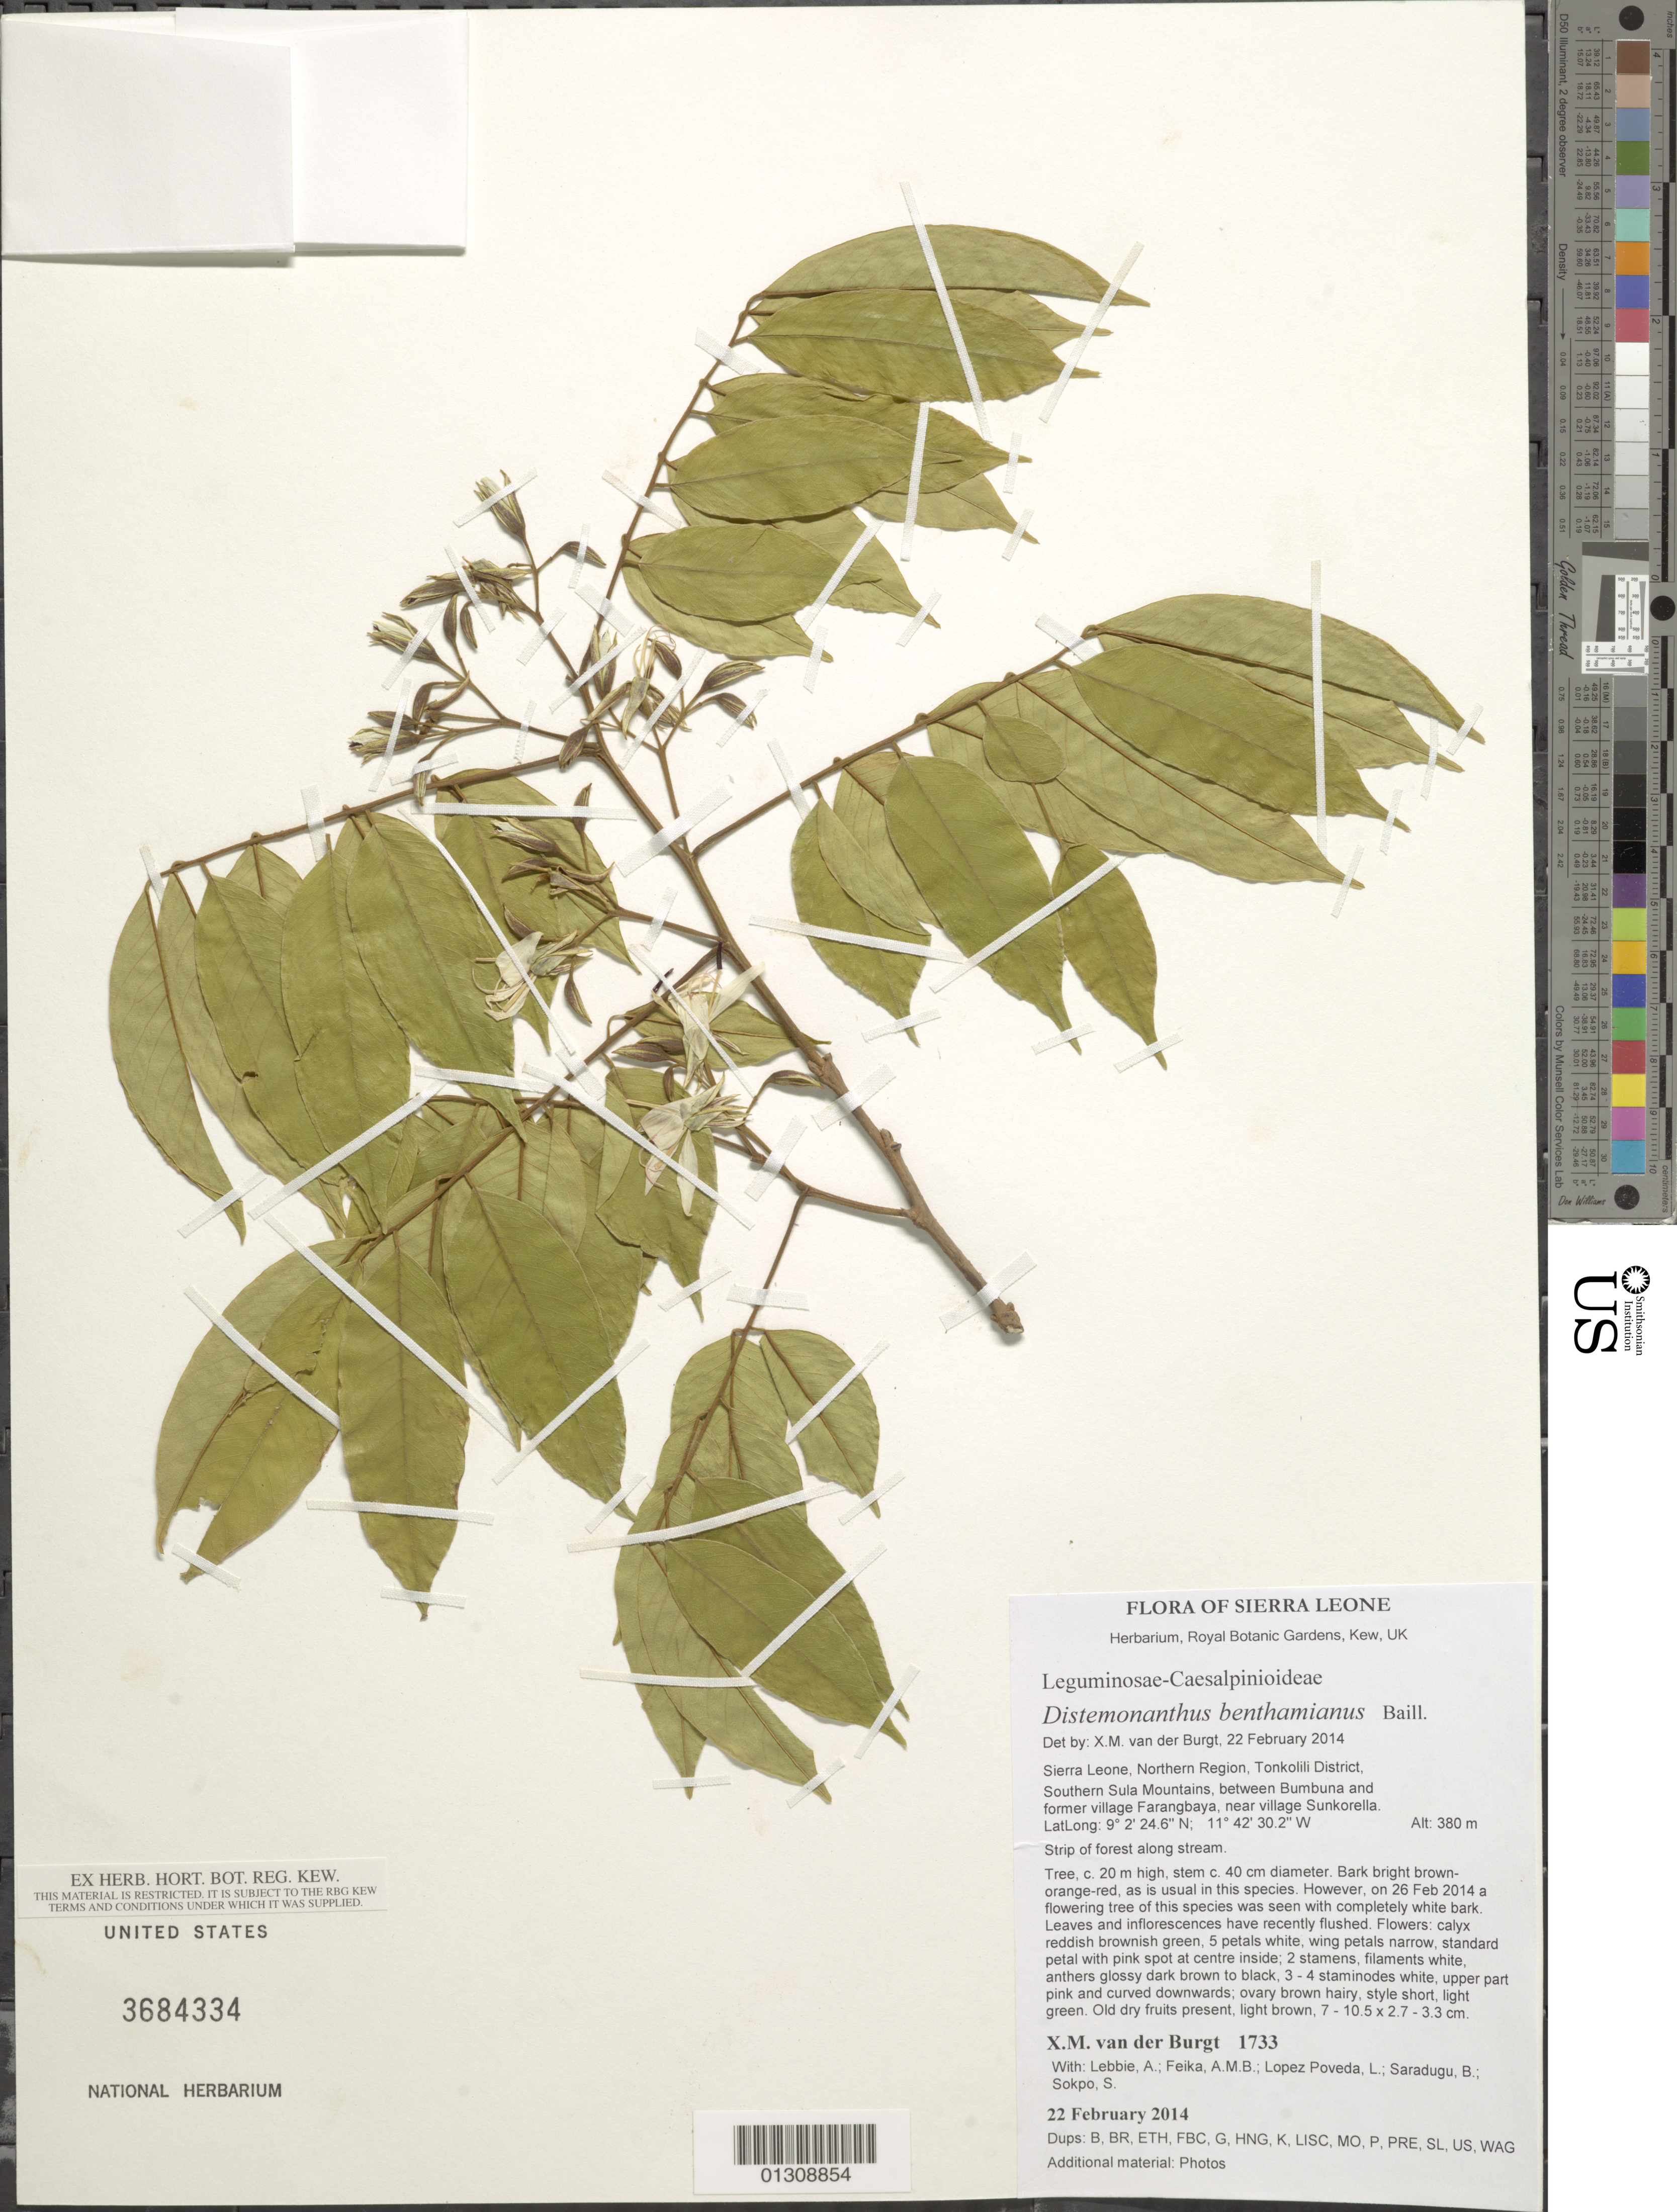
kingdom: Plantae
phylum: Tracheophyta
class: Magnoliopsida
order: Fabales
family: Fabaceae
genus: Distemonanthus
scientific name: Distemonanthus benthamianus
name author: Baill.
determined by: van der Burgt, X. M.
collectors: X. M. van der Burgt, A. Lebbie, L. Poveda, A. Feika, B. Saradugu & S. Sokpo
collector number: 1733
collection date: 2014-02-22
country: Sierra Leone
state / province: Northern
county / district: Tonkolili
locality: Southern Sula Mountains, between Bumbuna and former village Farangbaya, near village Sunkorella.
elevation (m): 380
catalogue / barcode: US 3684334